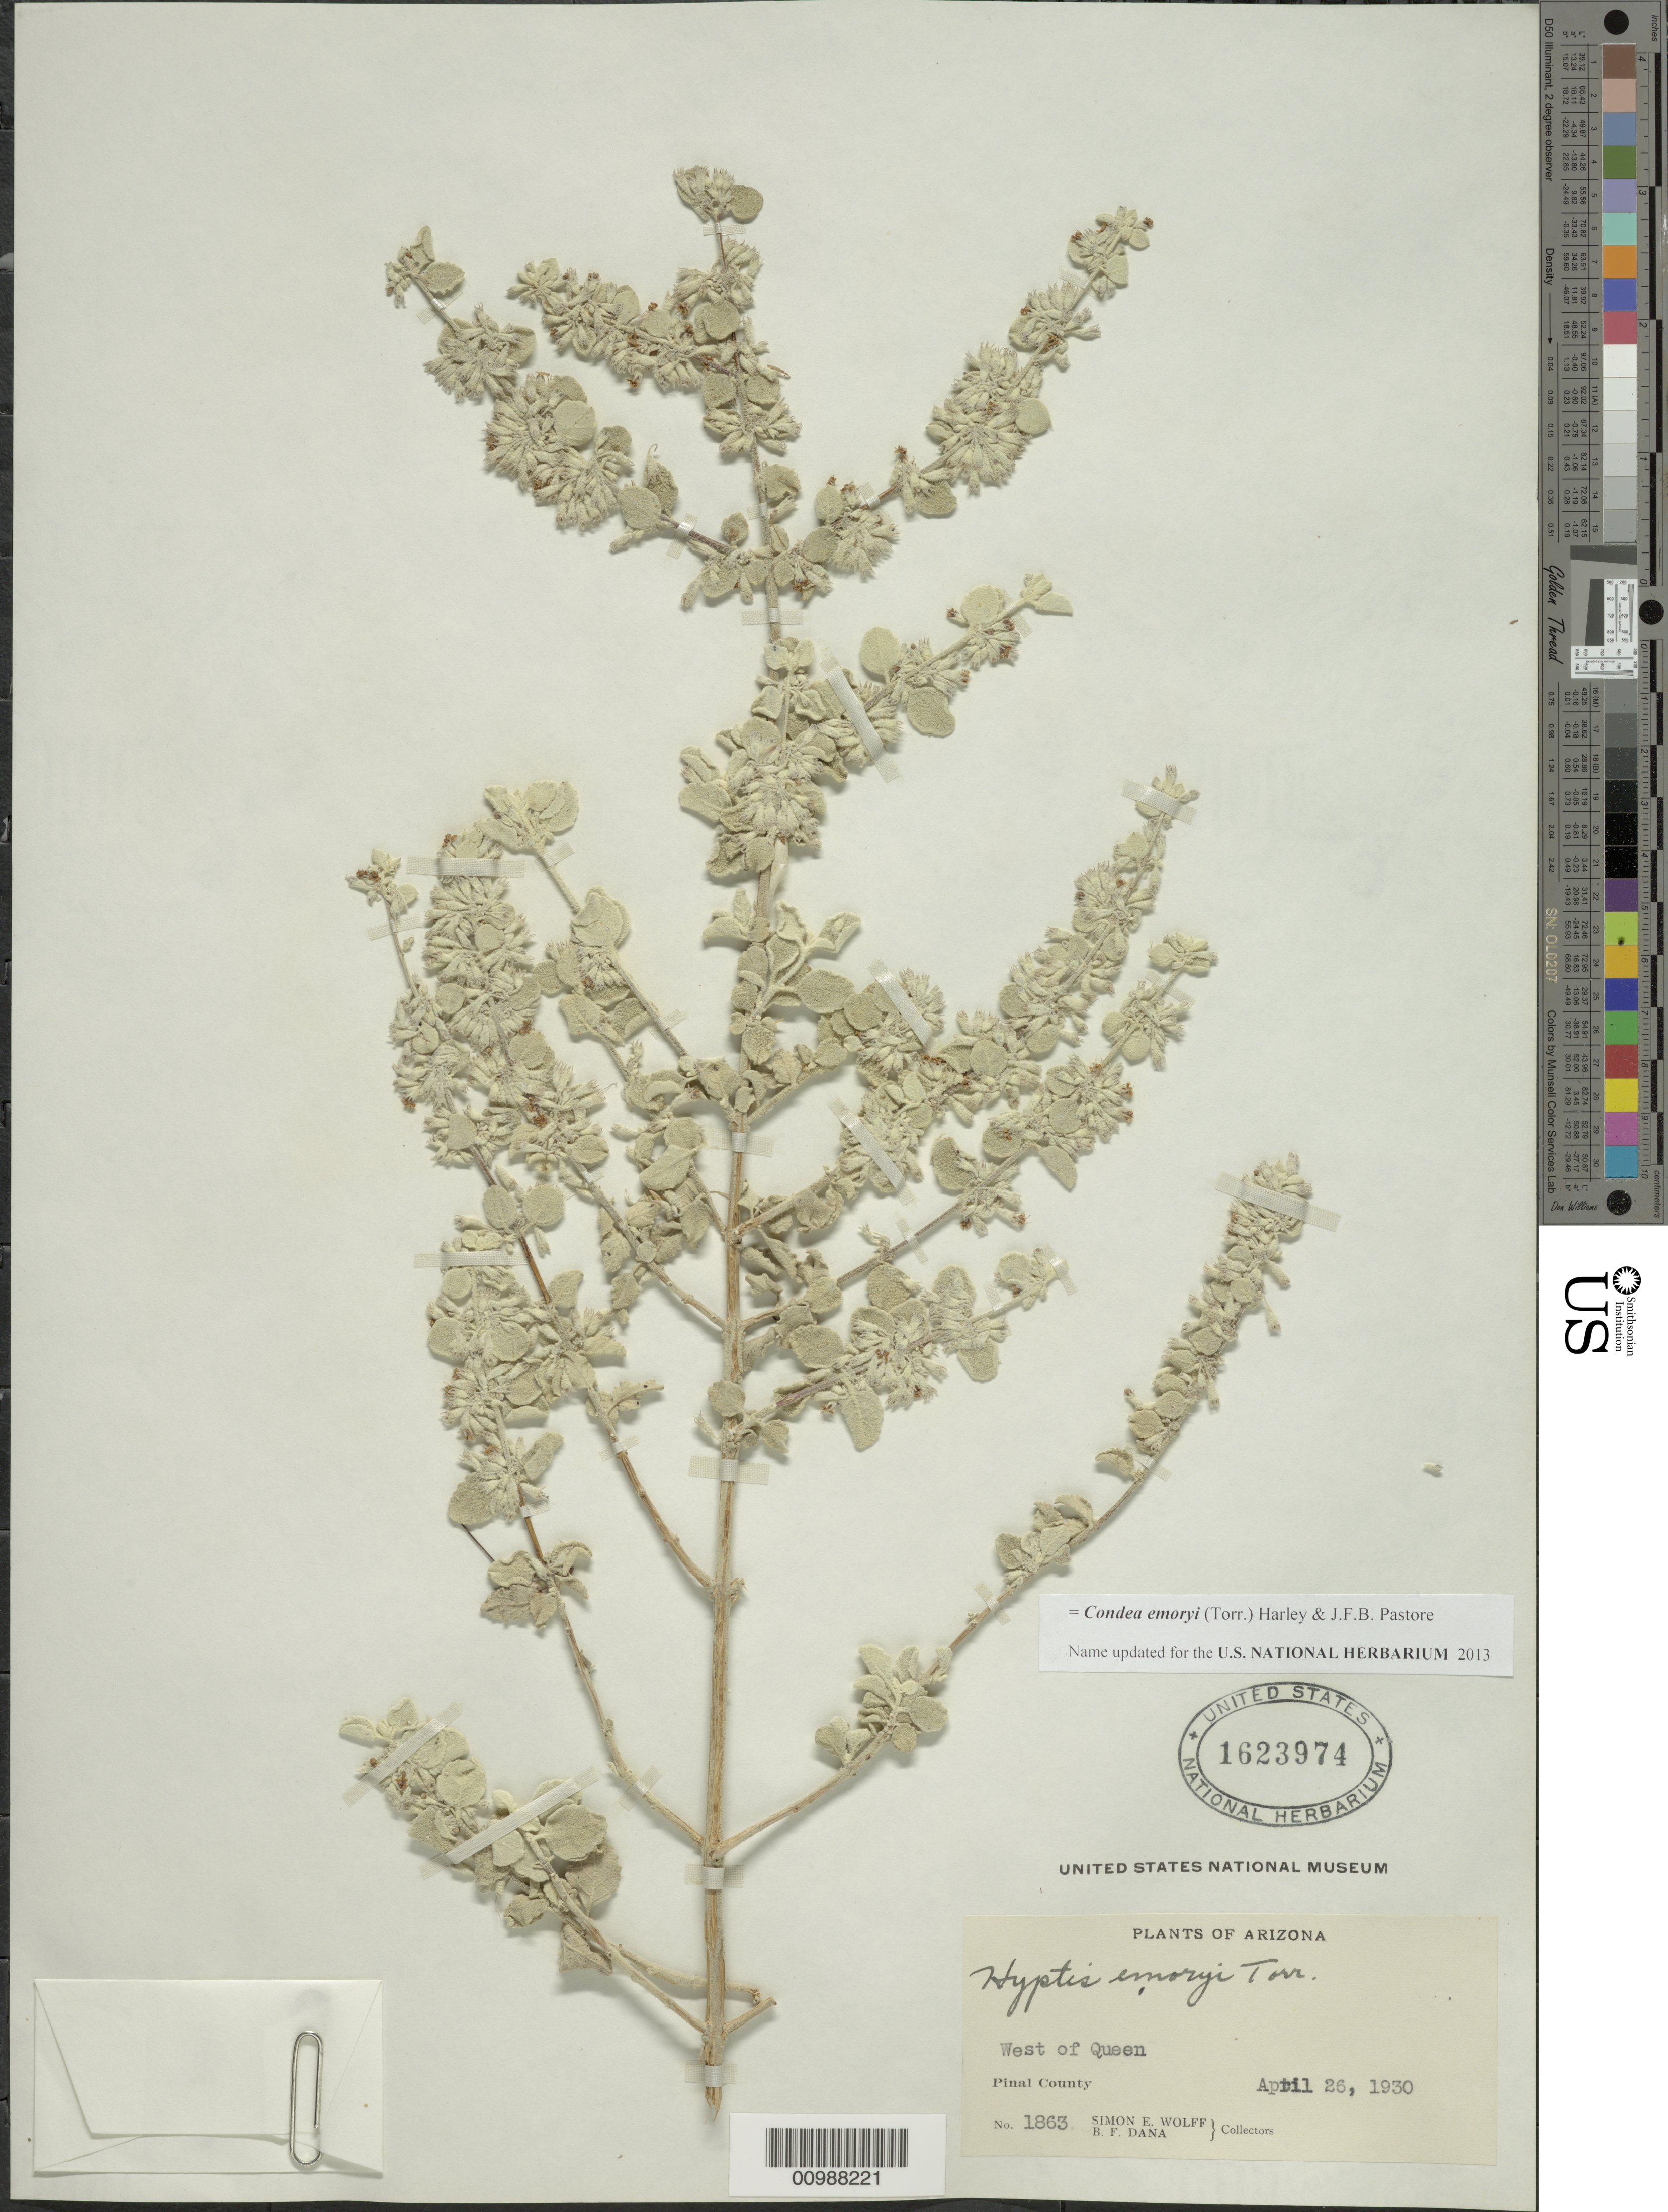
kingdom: Plantae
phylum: Tracheophyta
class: Magnoliopsida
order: Lamiales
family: Lamiaceae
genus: Condea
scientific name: Condea emoryi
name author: (Torr.) Harley & J.F.B. Pastore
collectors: S. E. Wolff & B. Dana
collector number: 1863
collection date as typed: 26 Apr 1930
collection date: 1930-04-26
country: United States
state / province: Arizona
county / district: Pinal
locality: West of Queen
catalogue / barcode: US 1623974